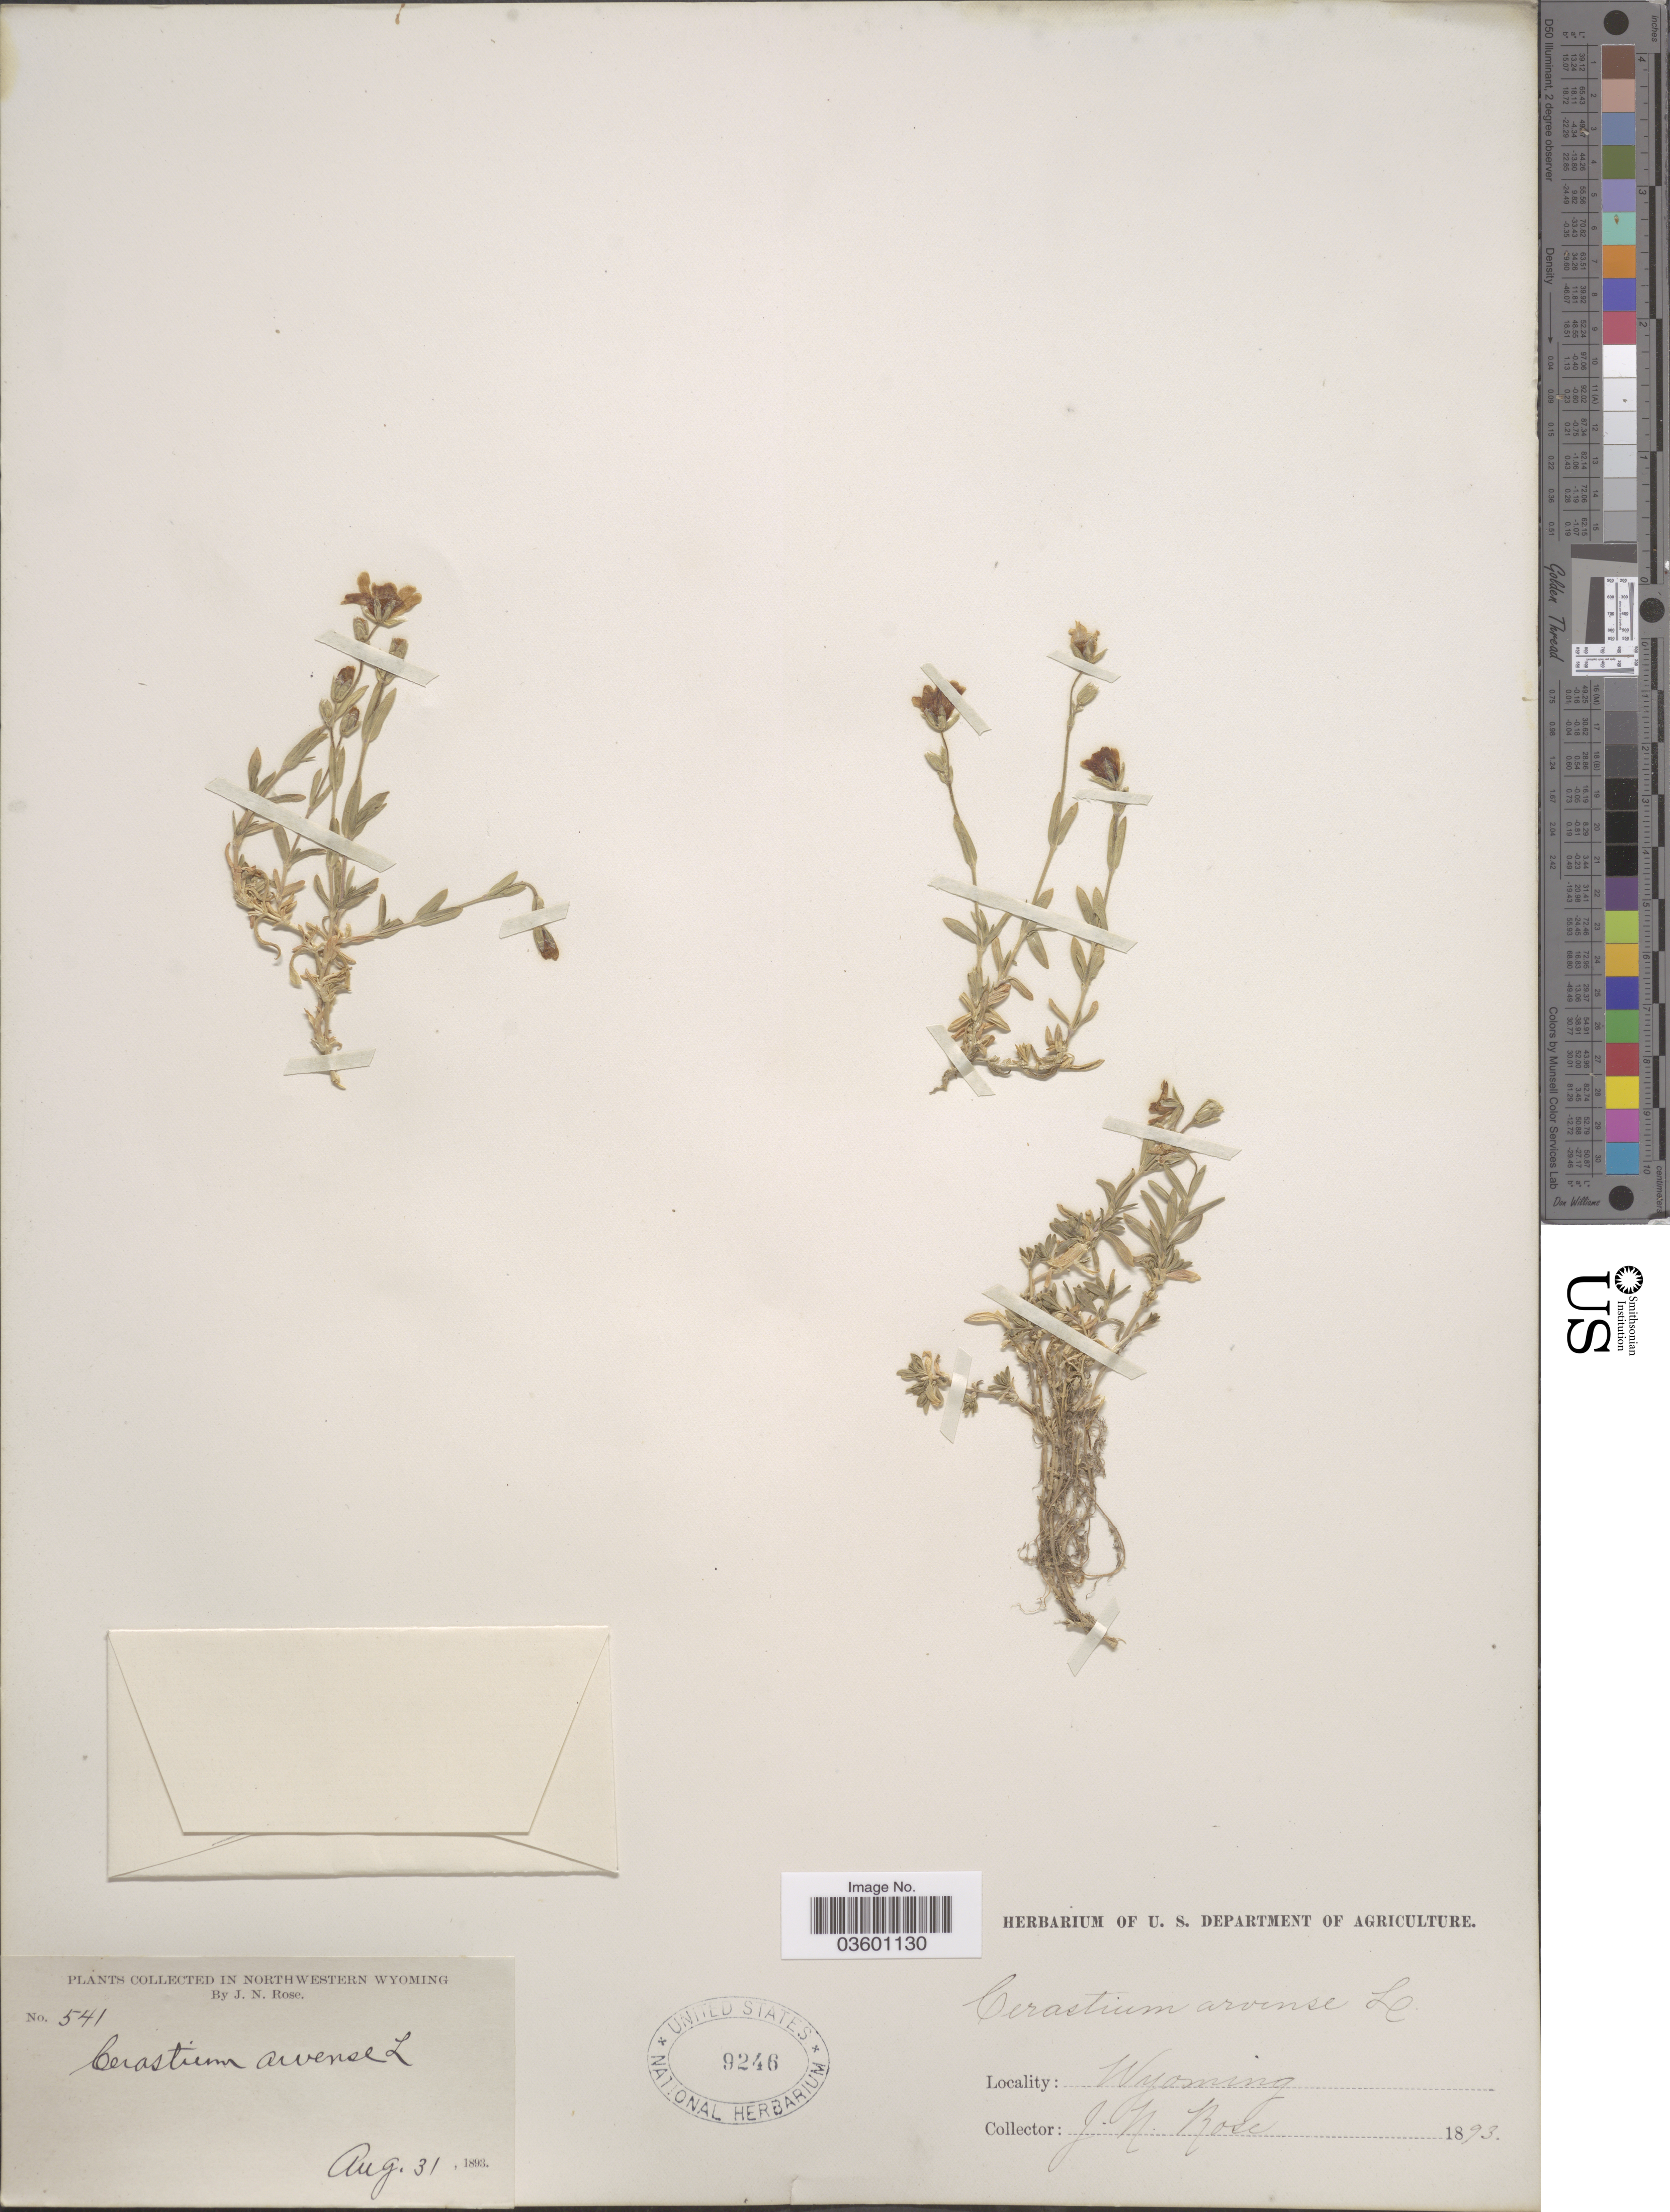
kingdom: Plantae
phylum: Tracheophyta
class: Magnoliopsida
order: Caryophyllales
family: Caryophyllaceae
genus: Cerastium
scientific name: Cerastium arvense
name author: L.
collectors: J. N. Rose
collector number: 541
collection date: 1893-08-31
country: United States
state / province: Wyoming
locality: Northwestern Wyoming.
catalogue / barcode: US 9246